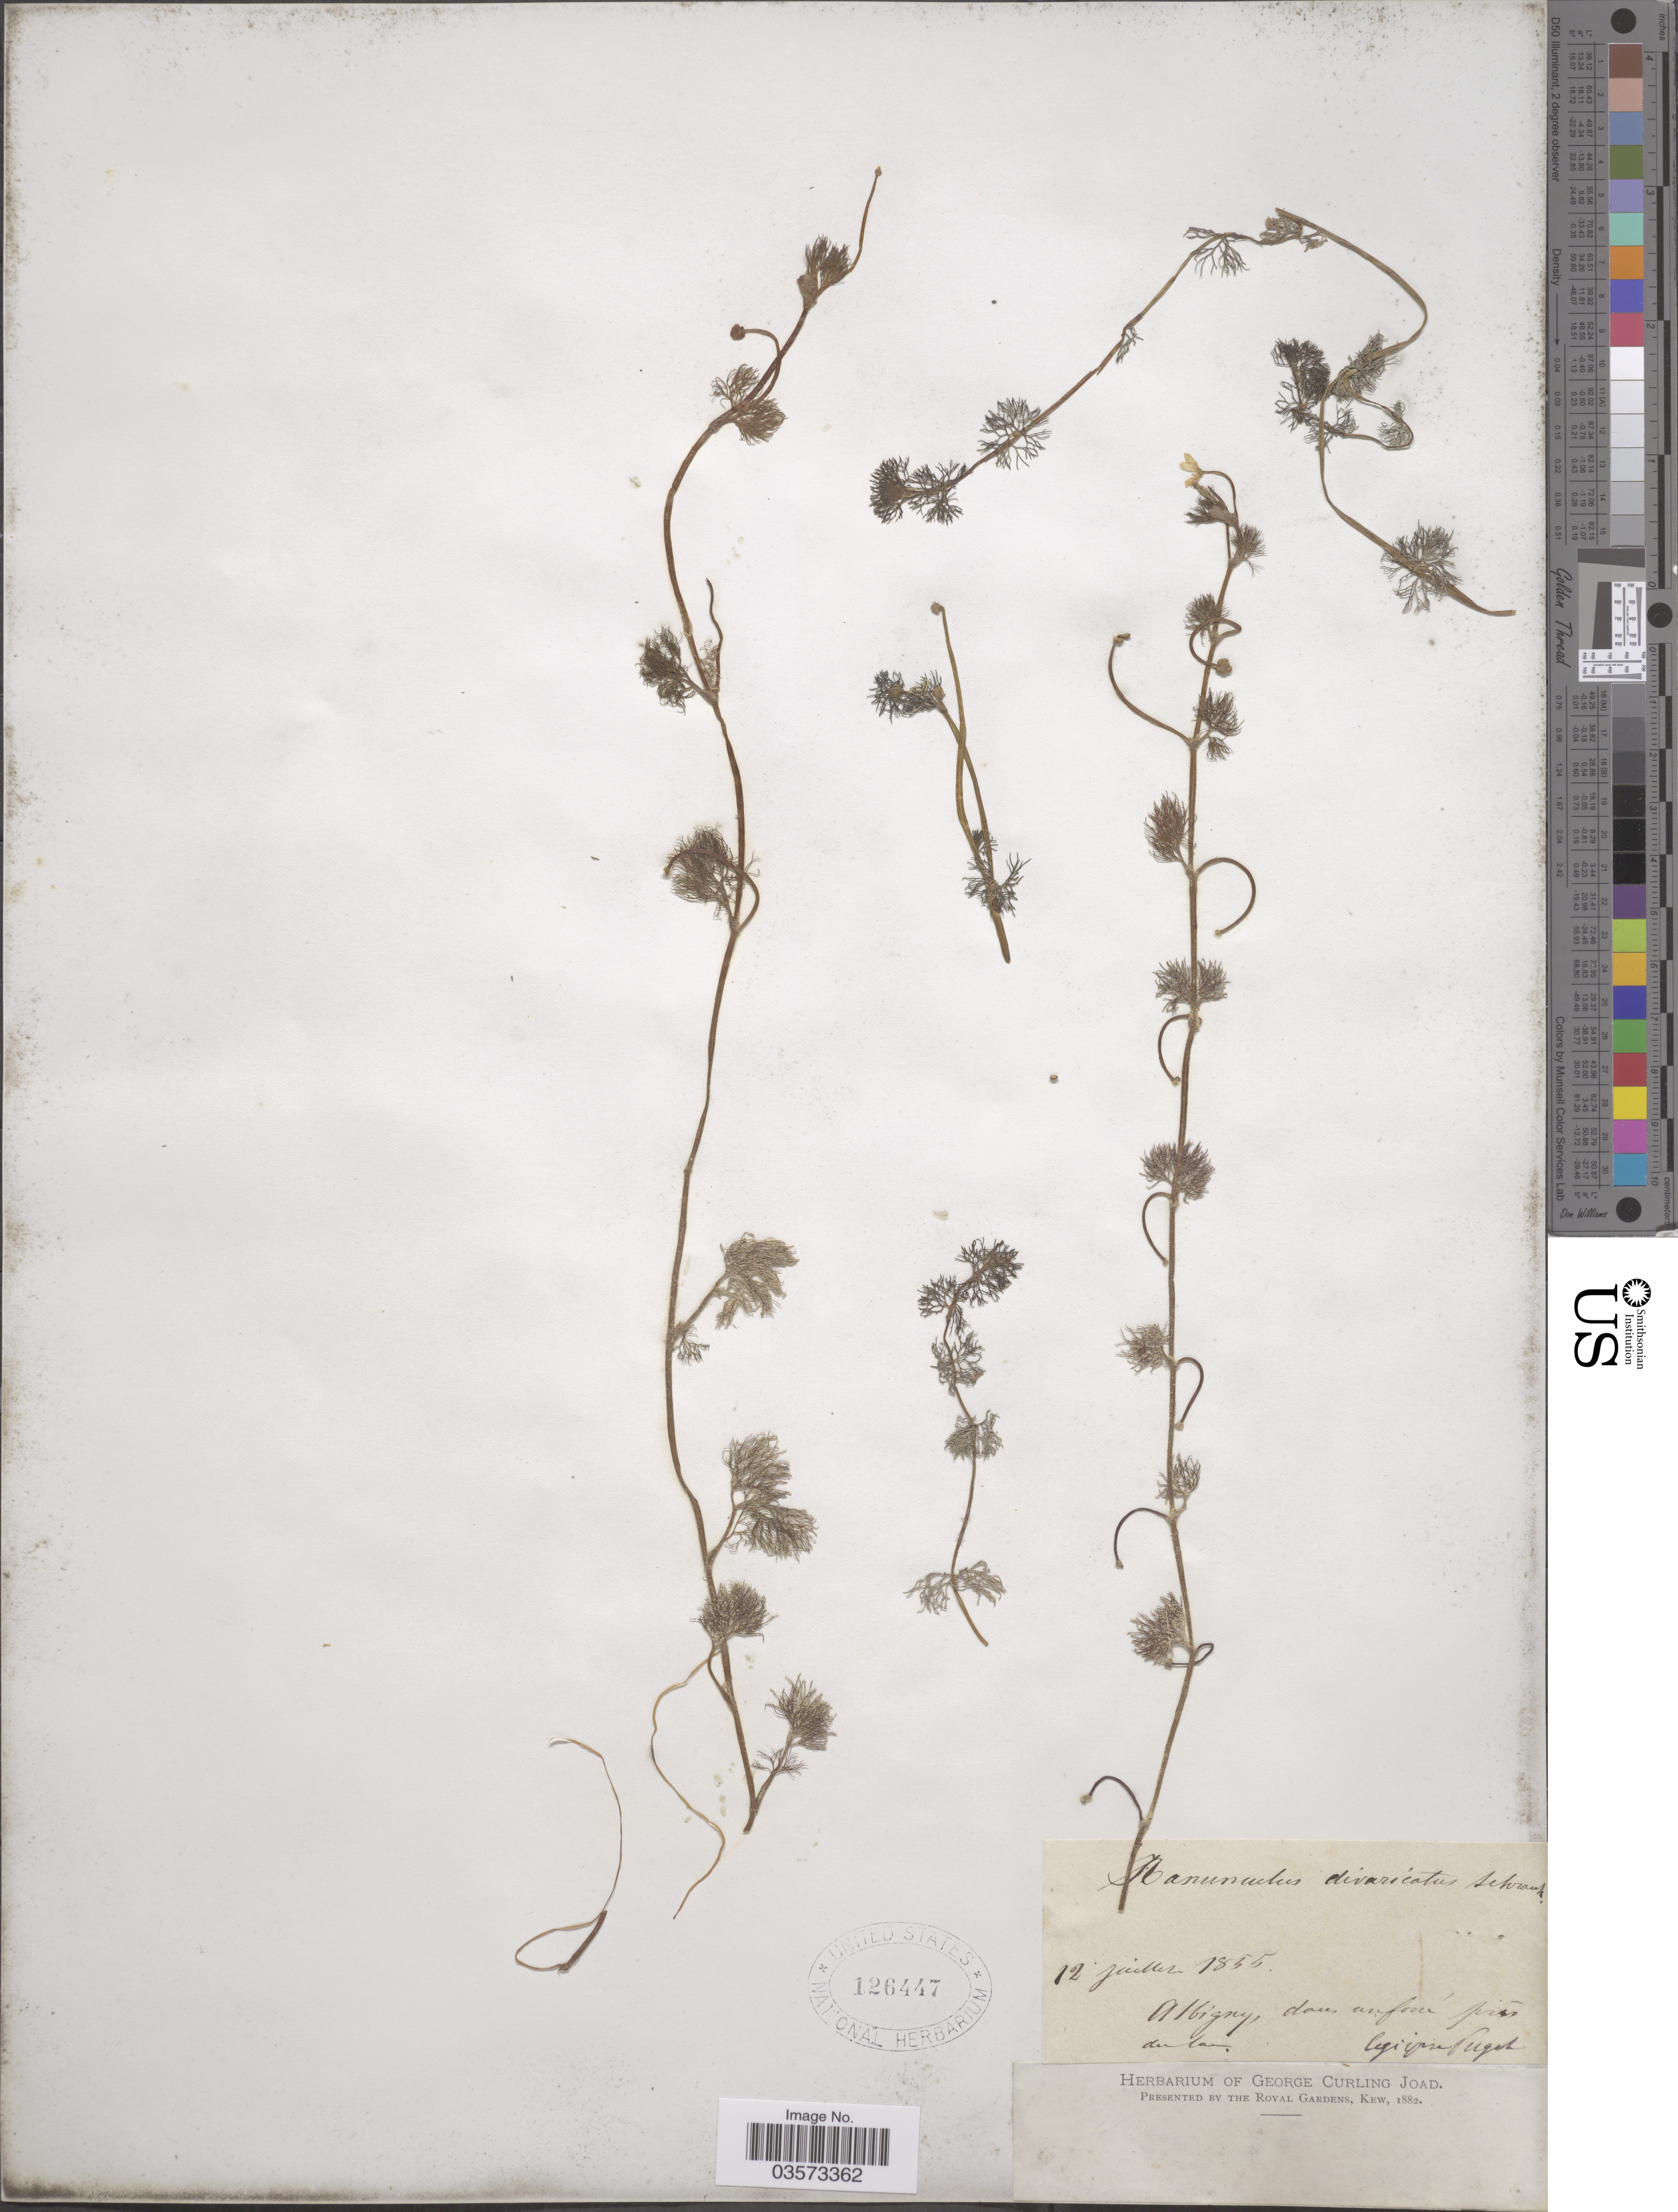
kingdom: Plantae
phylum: Tracheophyta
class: Magnoliopsida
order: Ranunculales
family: Ranunculaceae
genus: Ranunculus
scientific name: Ranunculus trichophyllus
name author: Chaix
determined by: Strong, Mark T., (BOT), Smithsonian Institution - National Museum of Natural History (UNITED STATES)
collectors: G. C. Joad & -. Puget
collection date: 1855-07-12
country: France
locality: Albigny, dans unfoné prés du lac.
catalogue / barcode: US 126447